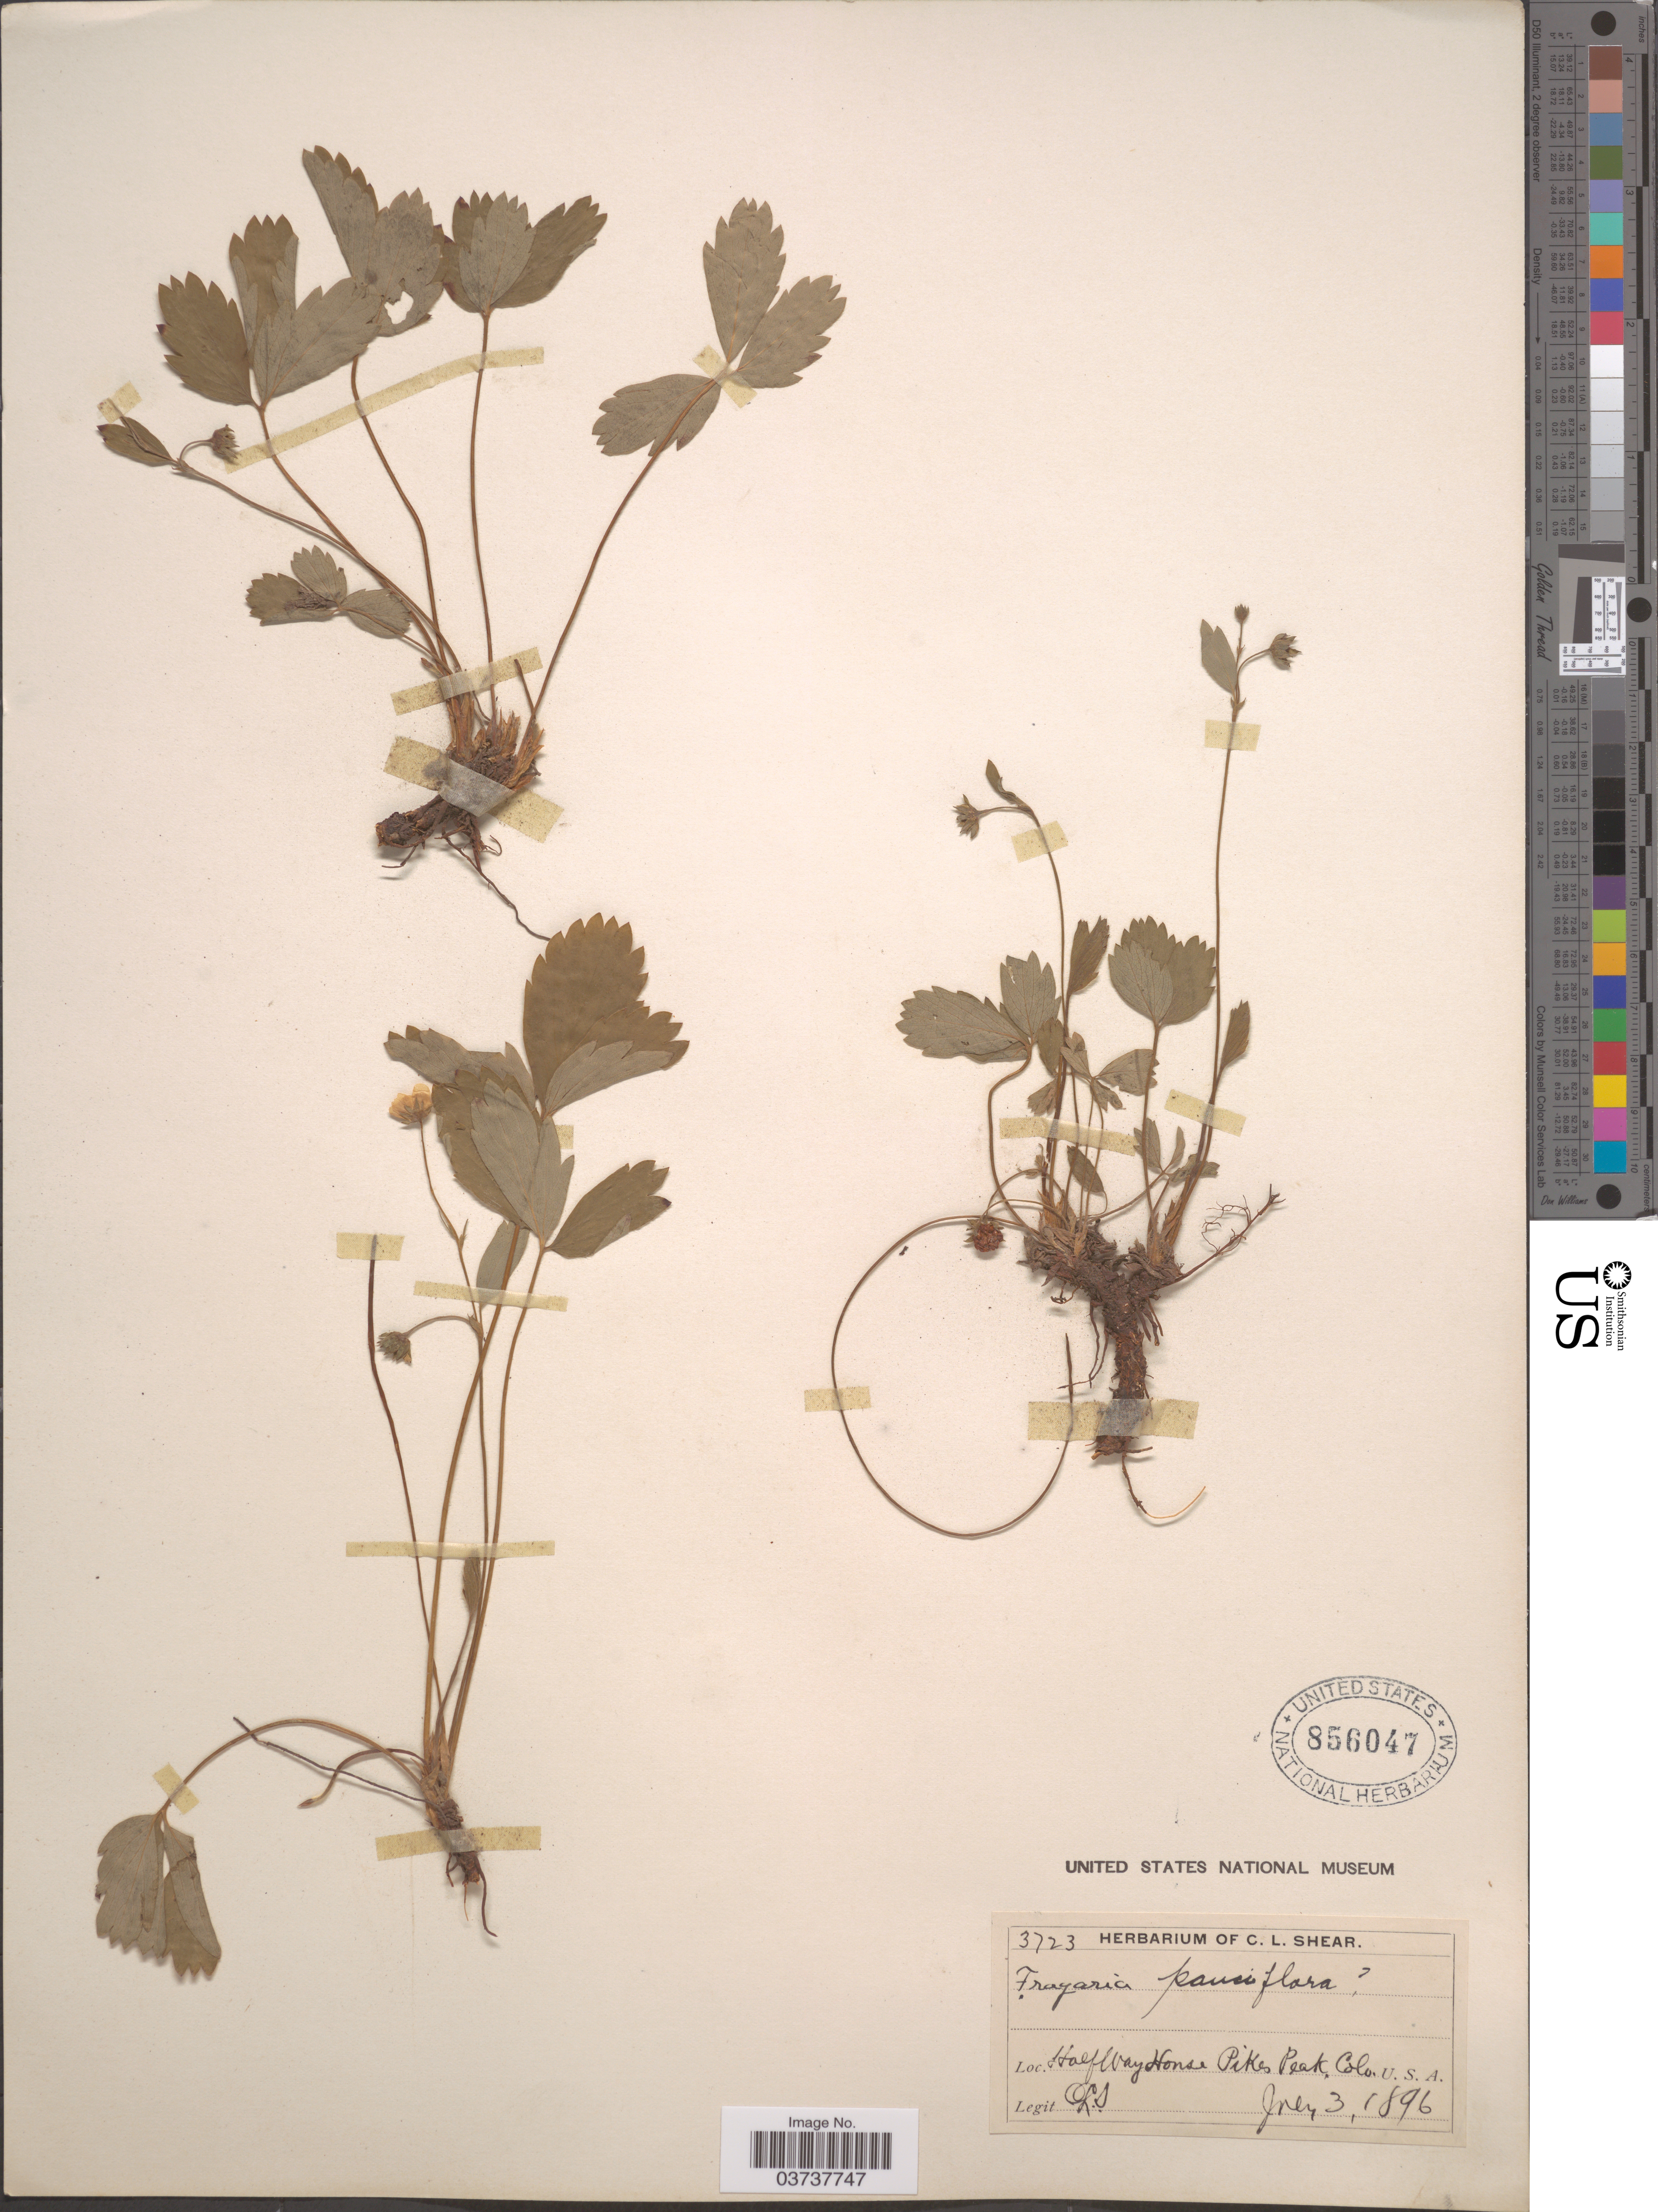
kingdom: Plantae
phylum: Tracheophyta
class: Magnoliopsida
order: Rosales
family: Rosaceae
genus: Fragaria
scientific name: Fragaria virginiana subsp. glauca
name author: (S. Watson) Staudt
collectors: C. L. Shear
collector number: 3723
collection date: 1896-07-03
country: United States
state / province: Colorado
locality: Halfway House Pikes Peak.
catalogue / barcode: US 856047